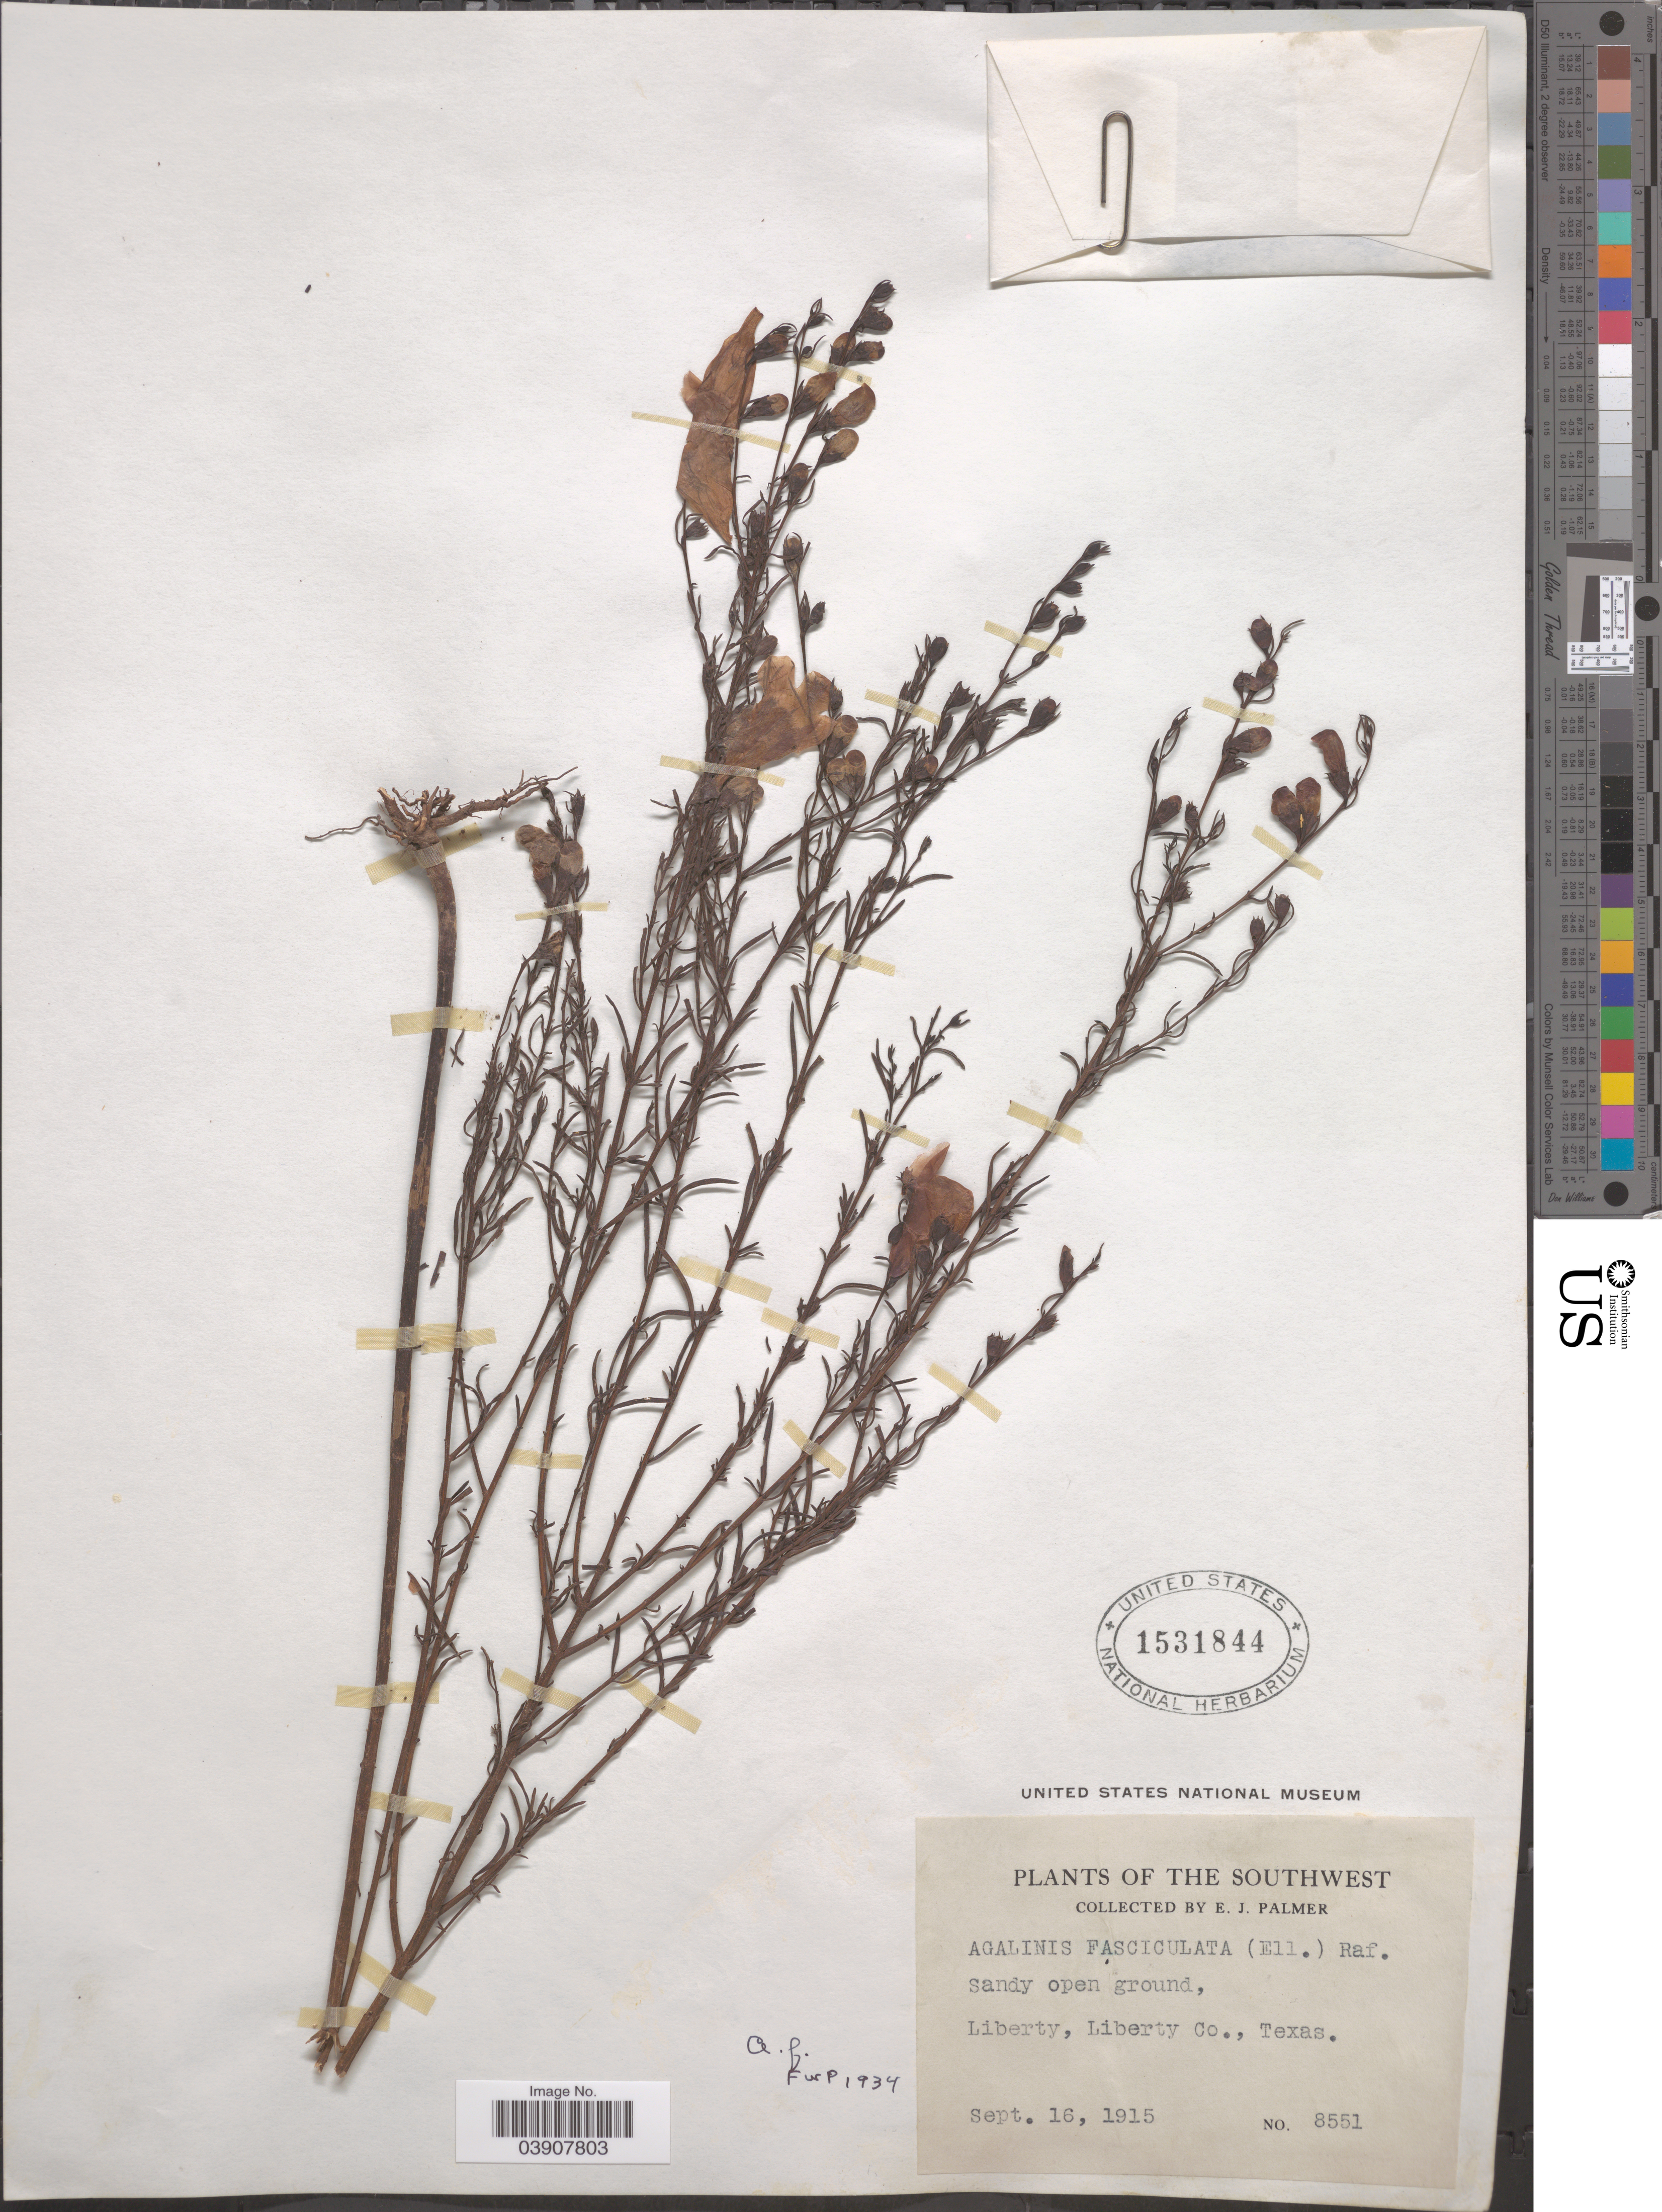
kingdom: Plantae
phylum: Tracheophyta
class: Magnoliopsida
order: Lamiales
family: Orobanchaceae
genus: Agalinis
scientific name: Agalinis fasciculata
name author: (Elliott) Raf.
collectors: E. J. Palmer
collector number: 8551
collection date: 1915-09-16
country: United States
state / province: Texas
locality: The Southwest. Liberty, Liberty Co.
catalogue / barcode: US 1531844